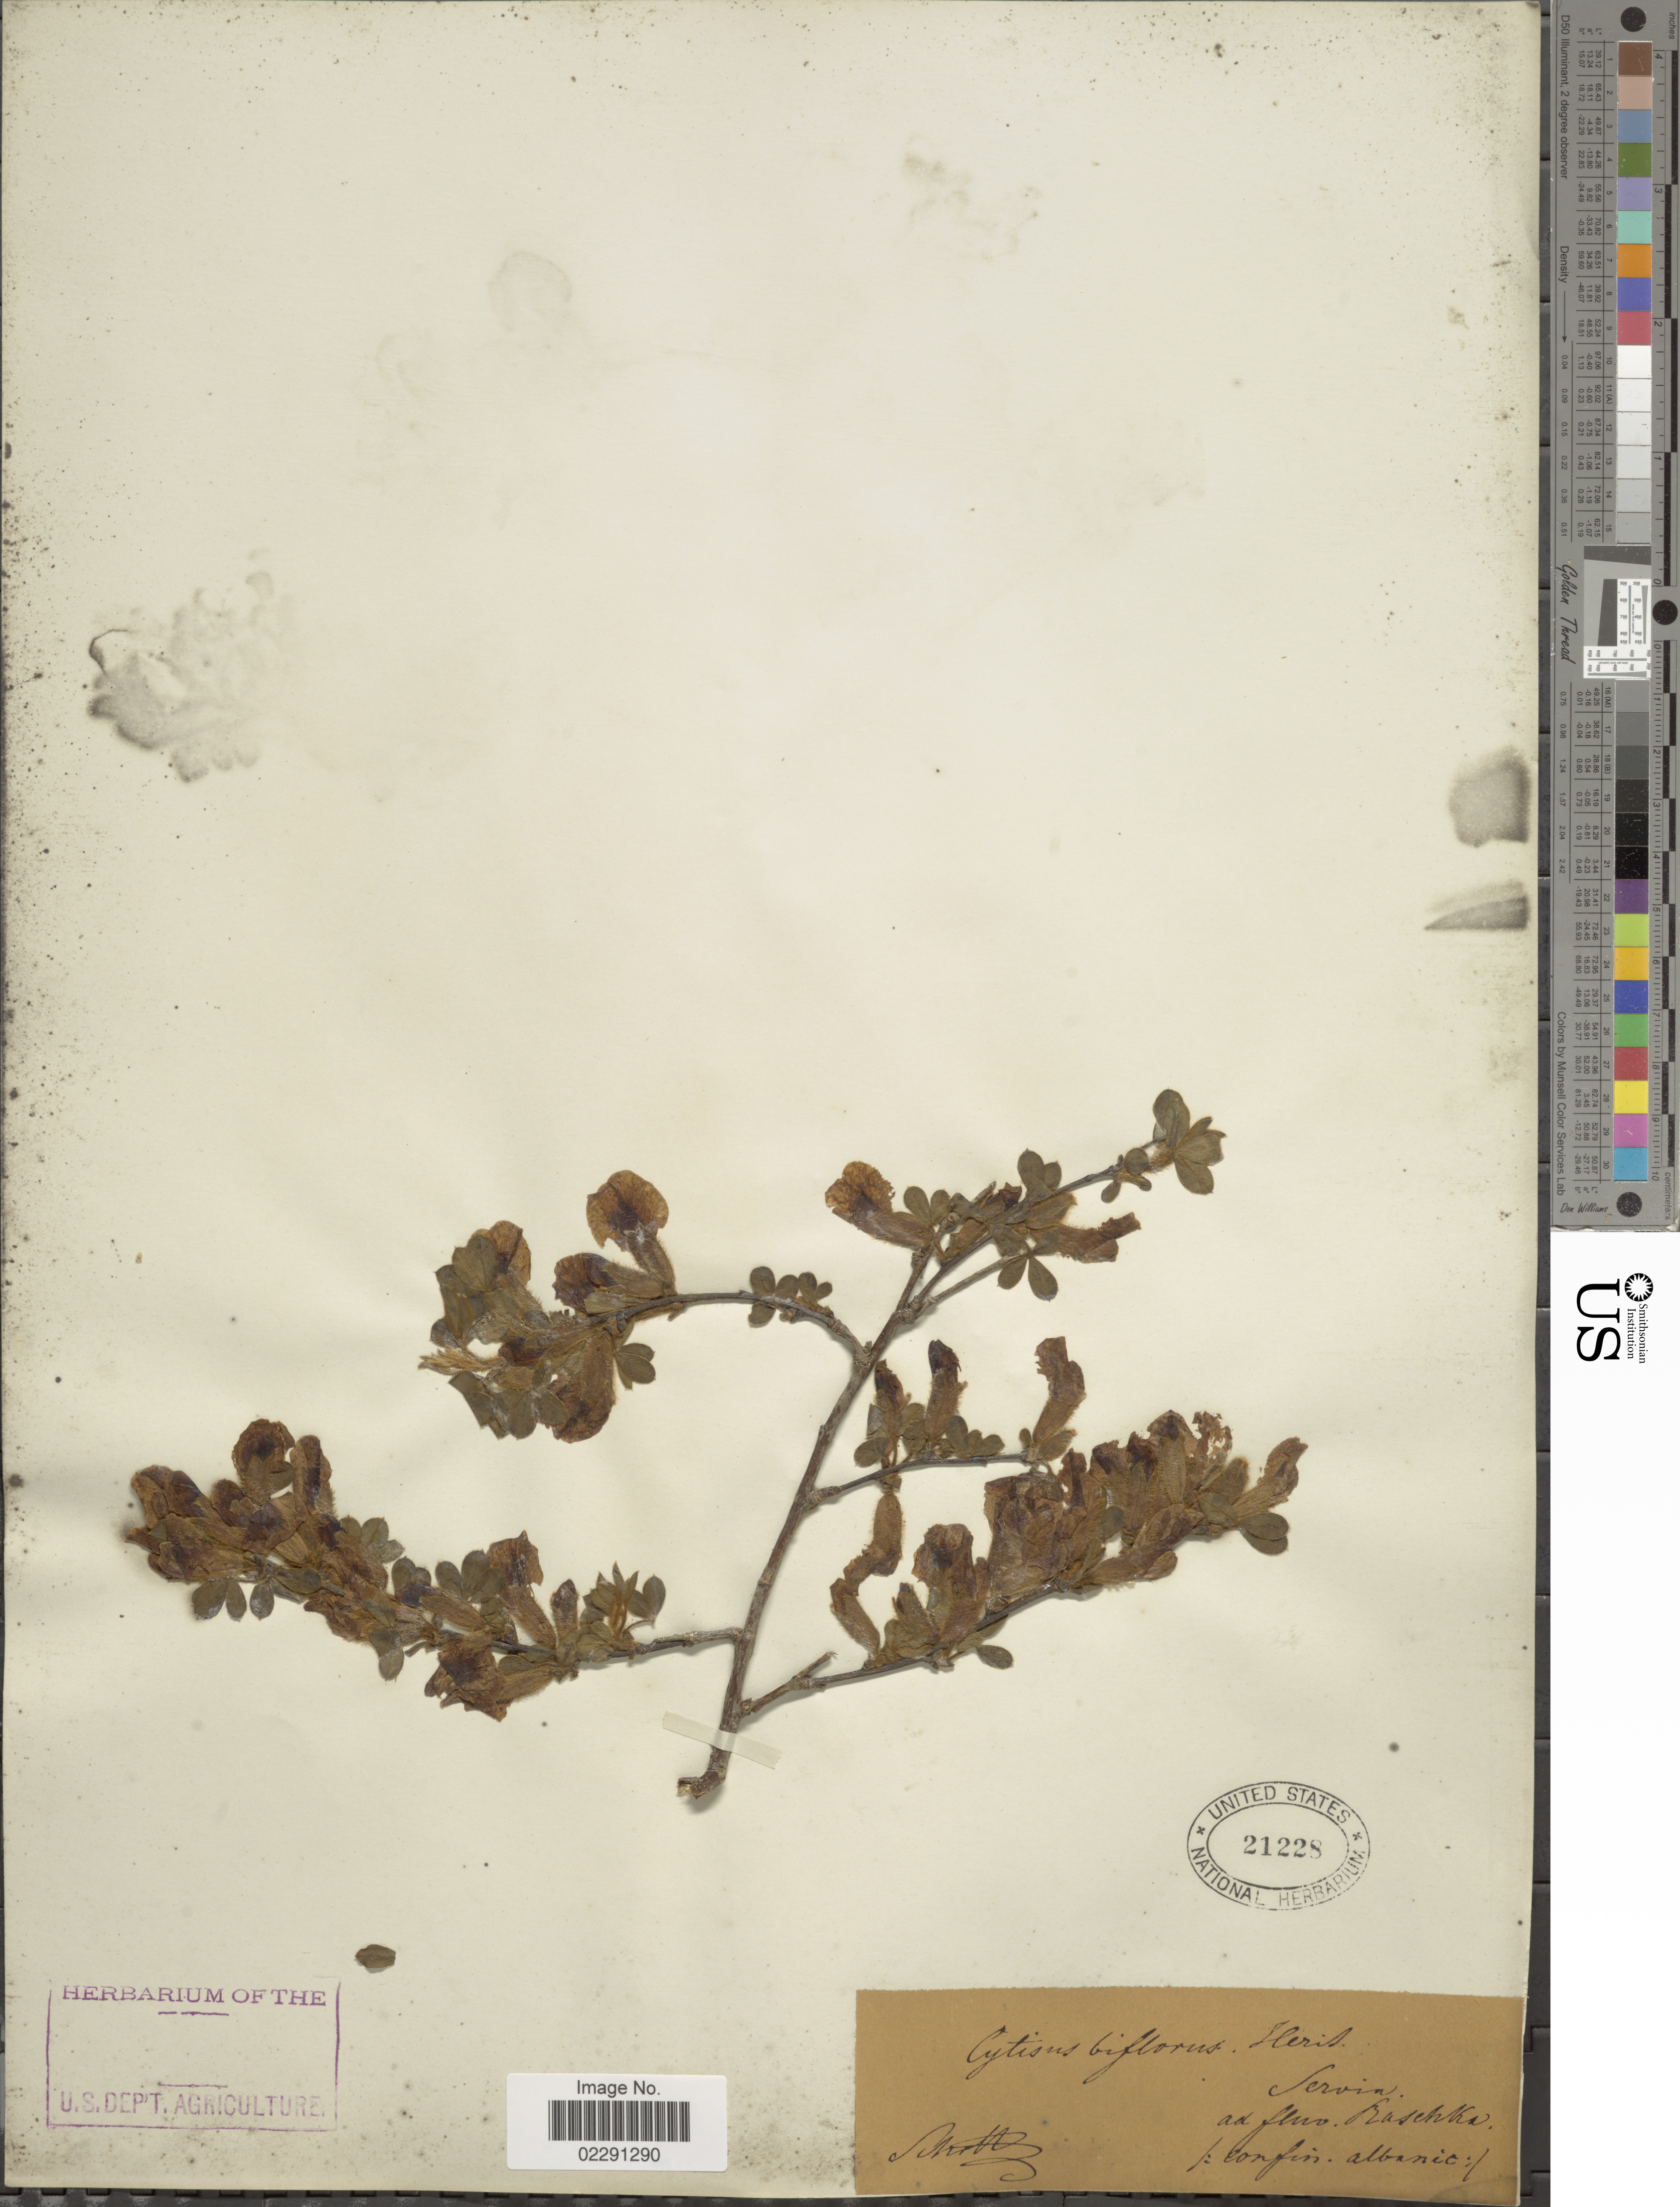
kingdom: Plantae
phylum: Tracheophyta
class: Magnoliopsida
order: Fabales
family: Fabaceae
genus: Cytisus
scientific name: Cytisus ratisbonensis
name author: Schaeff.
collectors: Schott, --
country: Serbia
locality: Servia, ad fluv. Raschka (confin. Albanie)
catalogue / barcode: US 21228